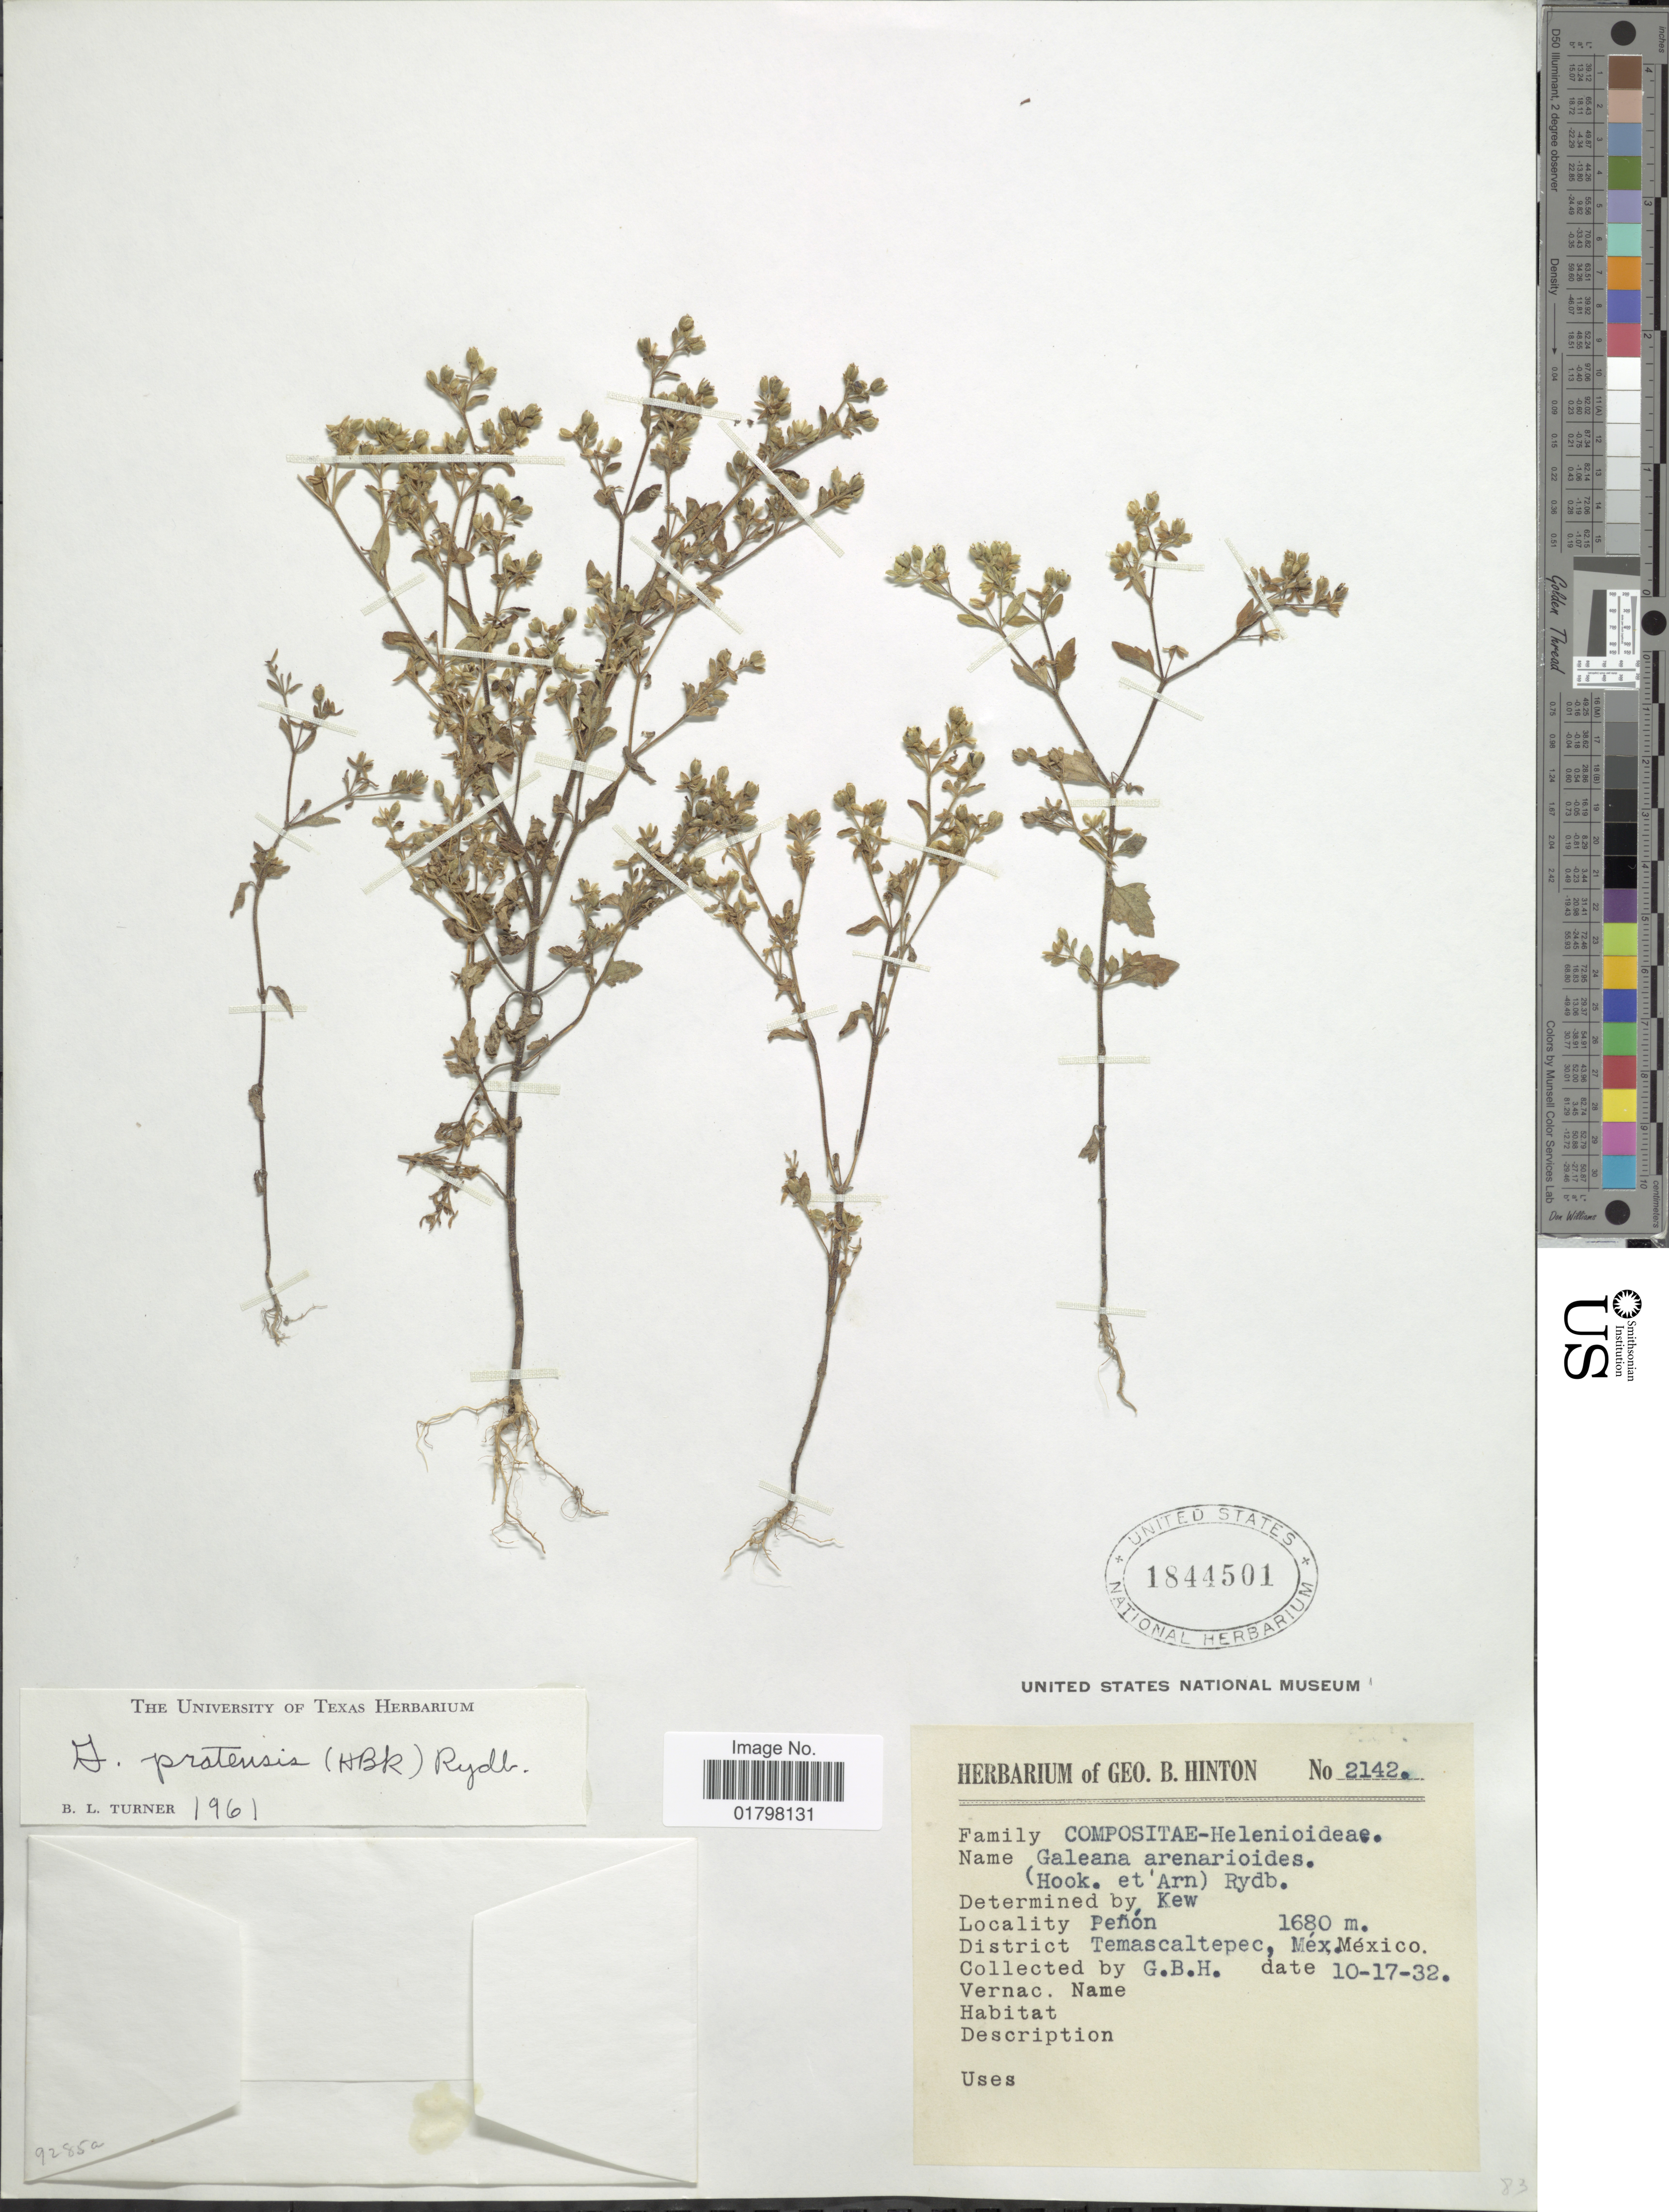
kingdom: Plantae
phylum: Tracheophyta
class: Magnoliopsida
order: Asterales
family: Asteraceae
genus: Galeana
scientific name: Galeana pratensis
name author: (Kunth) Rydb.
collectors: G. B. Hinton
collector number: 2142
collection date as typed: Transcribed d/m/y: 17/10/32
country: Mexico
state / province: México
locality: Peñón. District Temascaltepec, Méx., México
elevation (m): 1680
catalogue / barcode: US 1844501